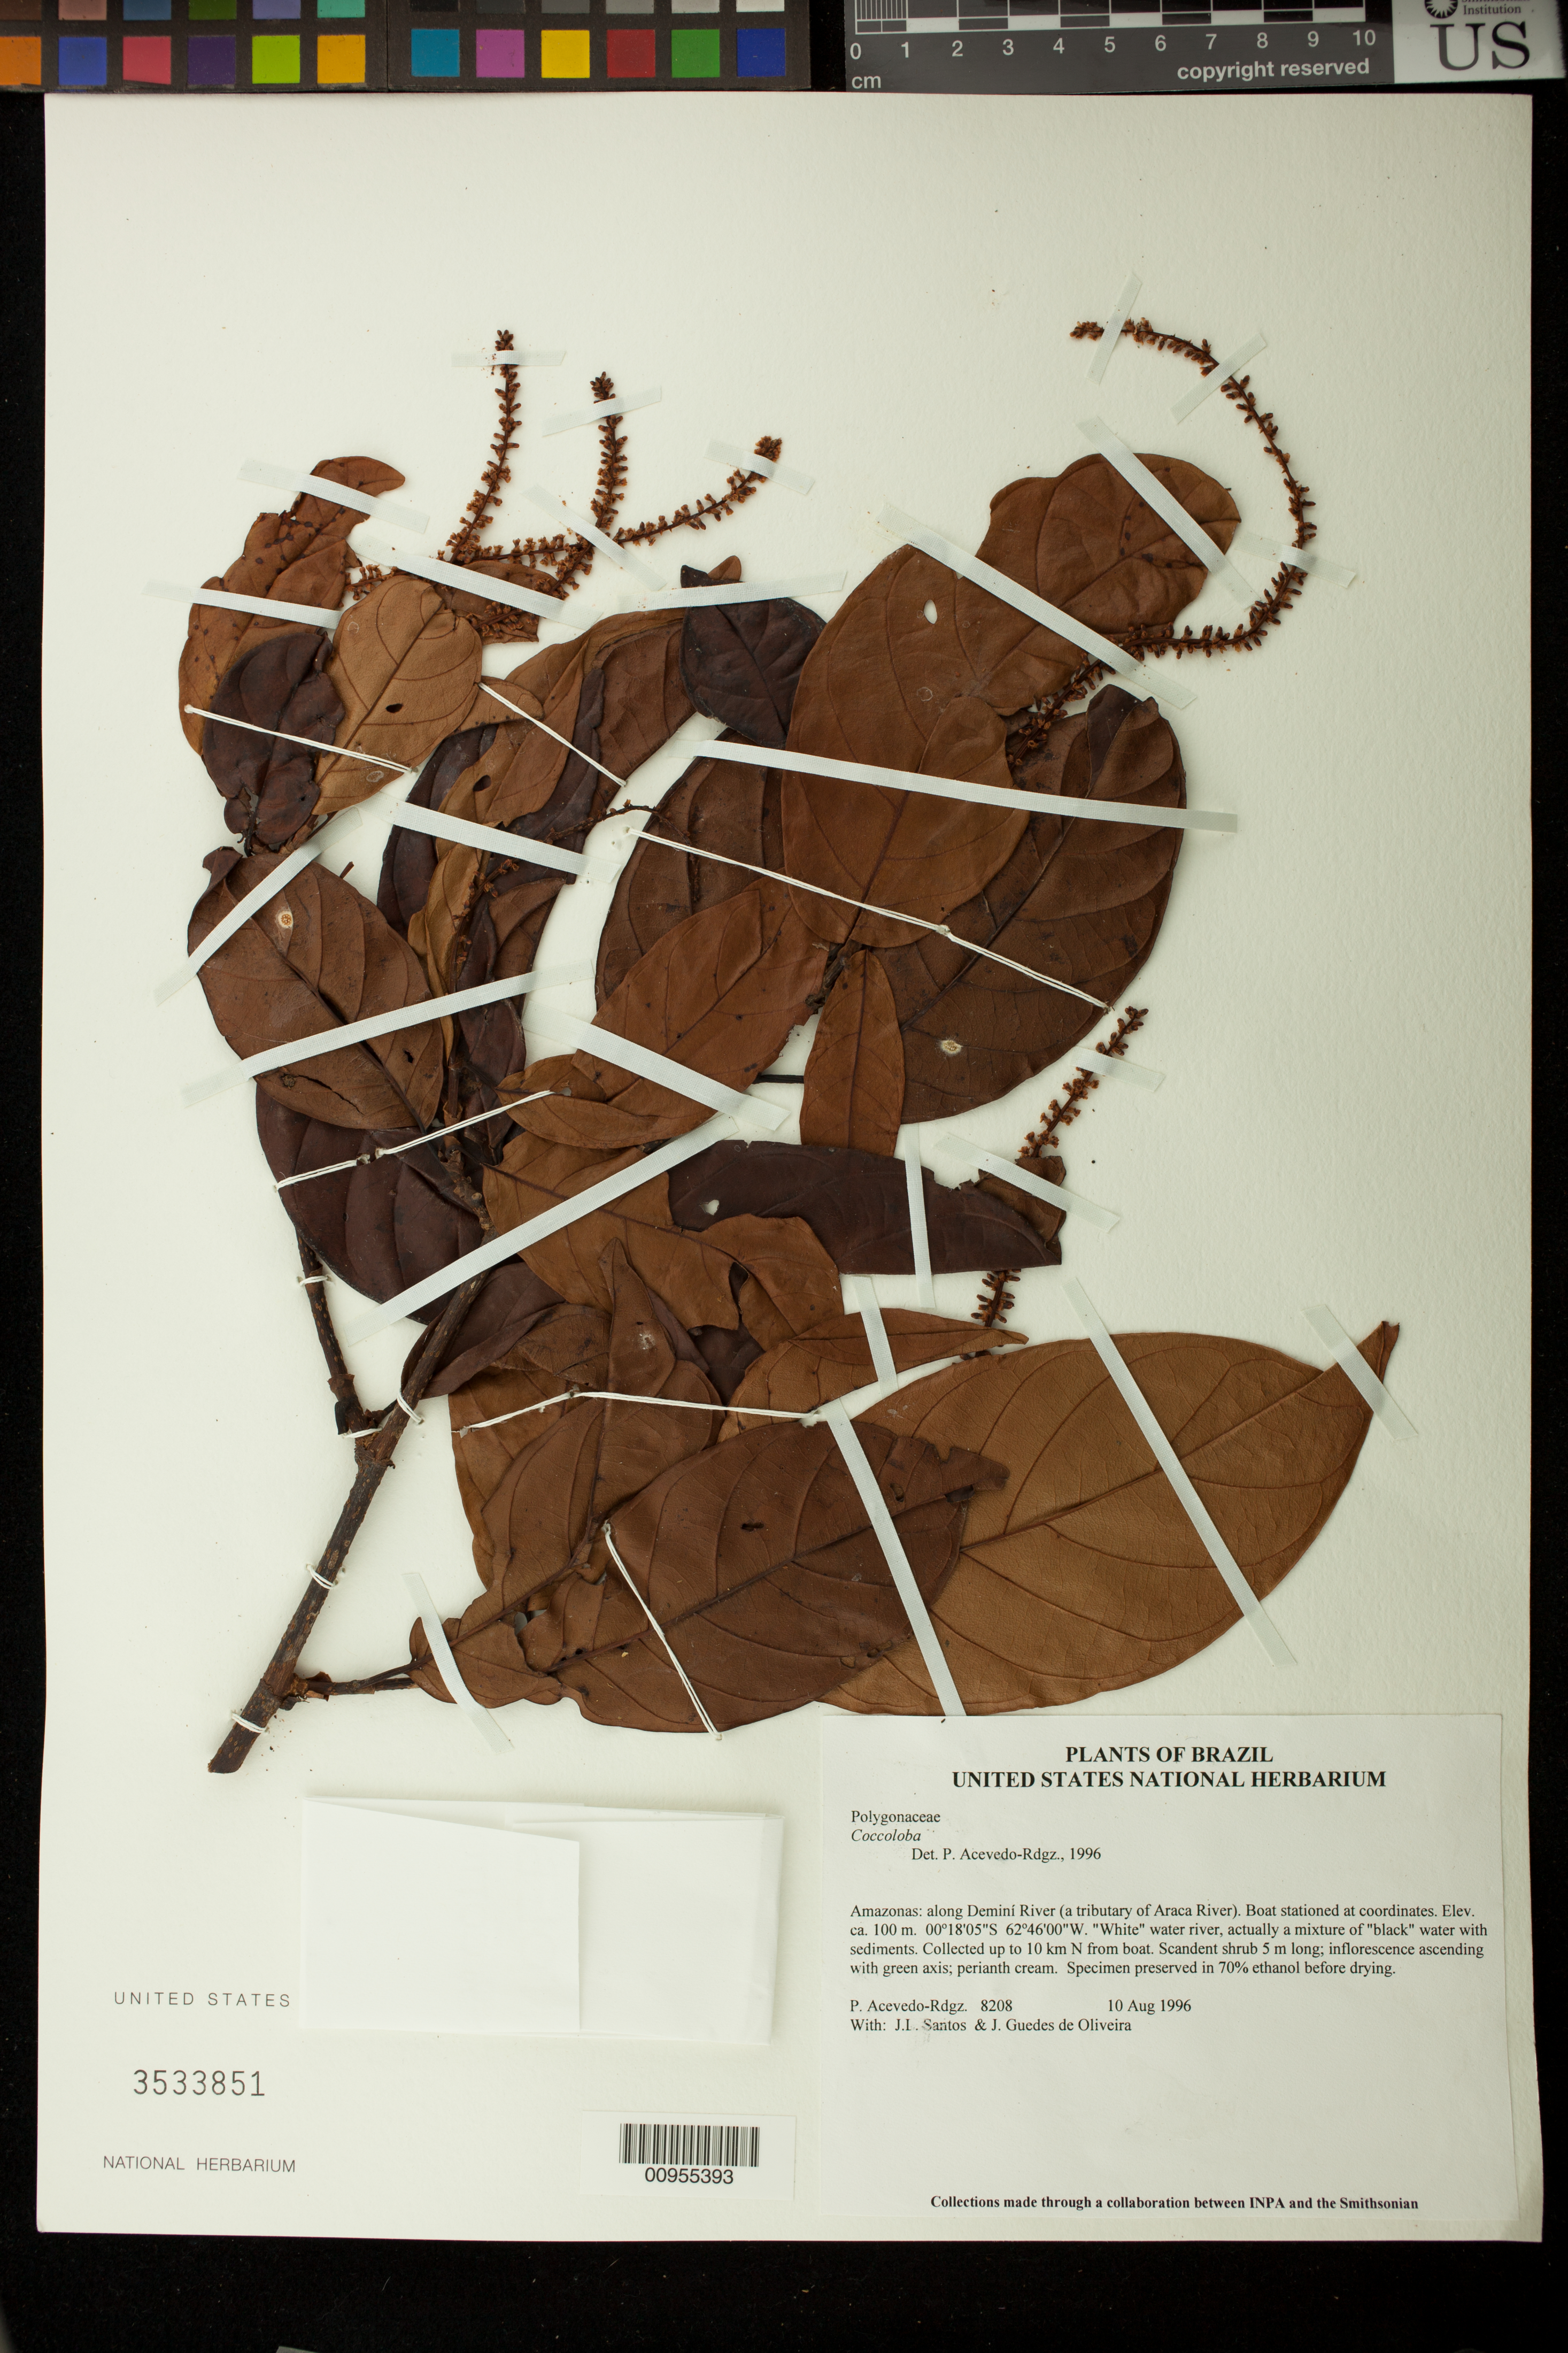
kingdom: Plantae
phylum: Tracheophyta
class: Magnoliopsida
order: Caryophyllales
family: Polygonaceae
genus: Coccoloba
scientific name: Coccoloba sp.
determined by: Acevedo-Rodríguez, P., (BOT), Smithsonian Institution - National Museum of Natural History (UNITED STATES)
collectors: P. Acevedo-Rodr., J. L. Santos & J. Guedes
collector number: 8208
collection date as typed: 10 Aug 1996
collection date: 1996-08-10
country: Brazil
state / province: Amazonas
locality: Amazonas: along Deminí River (a tributary of Araca River). Boat stationed at coordinates.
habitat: "White" water river, actually a mixture of "black" water with sediments. Collected up to 10 km N from boat.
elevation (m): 100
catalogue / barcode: US 3533851